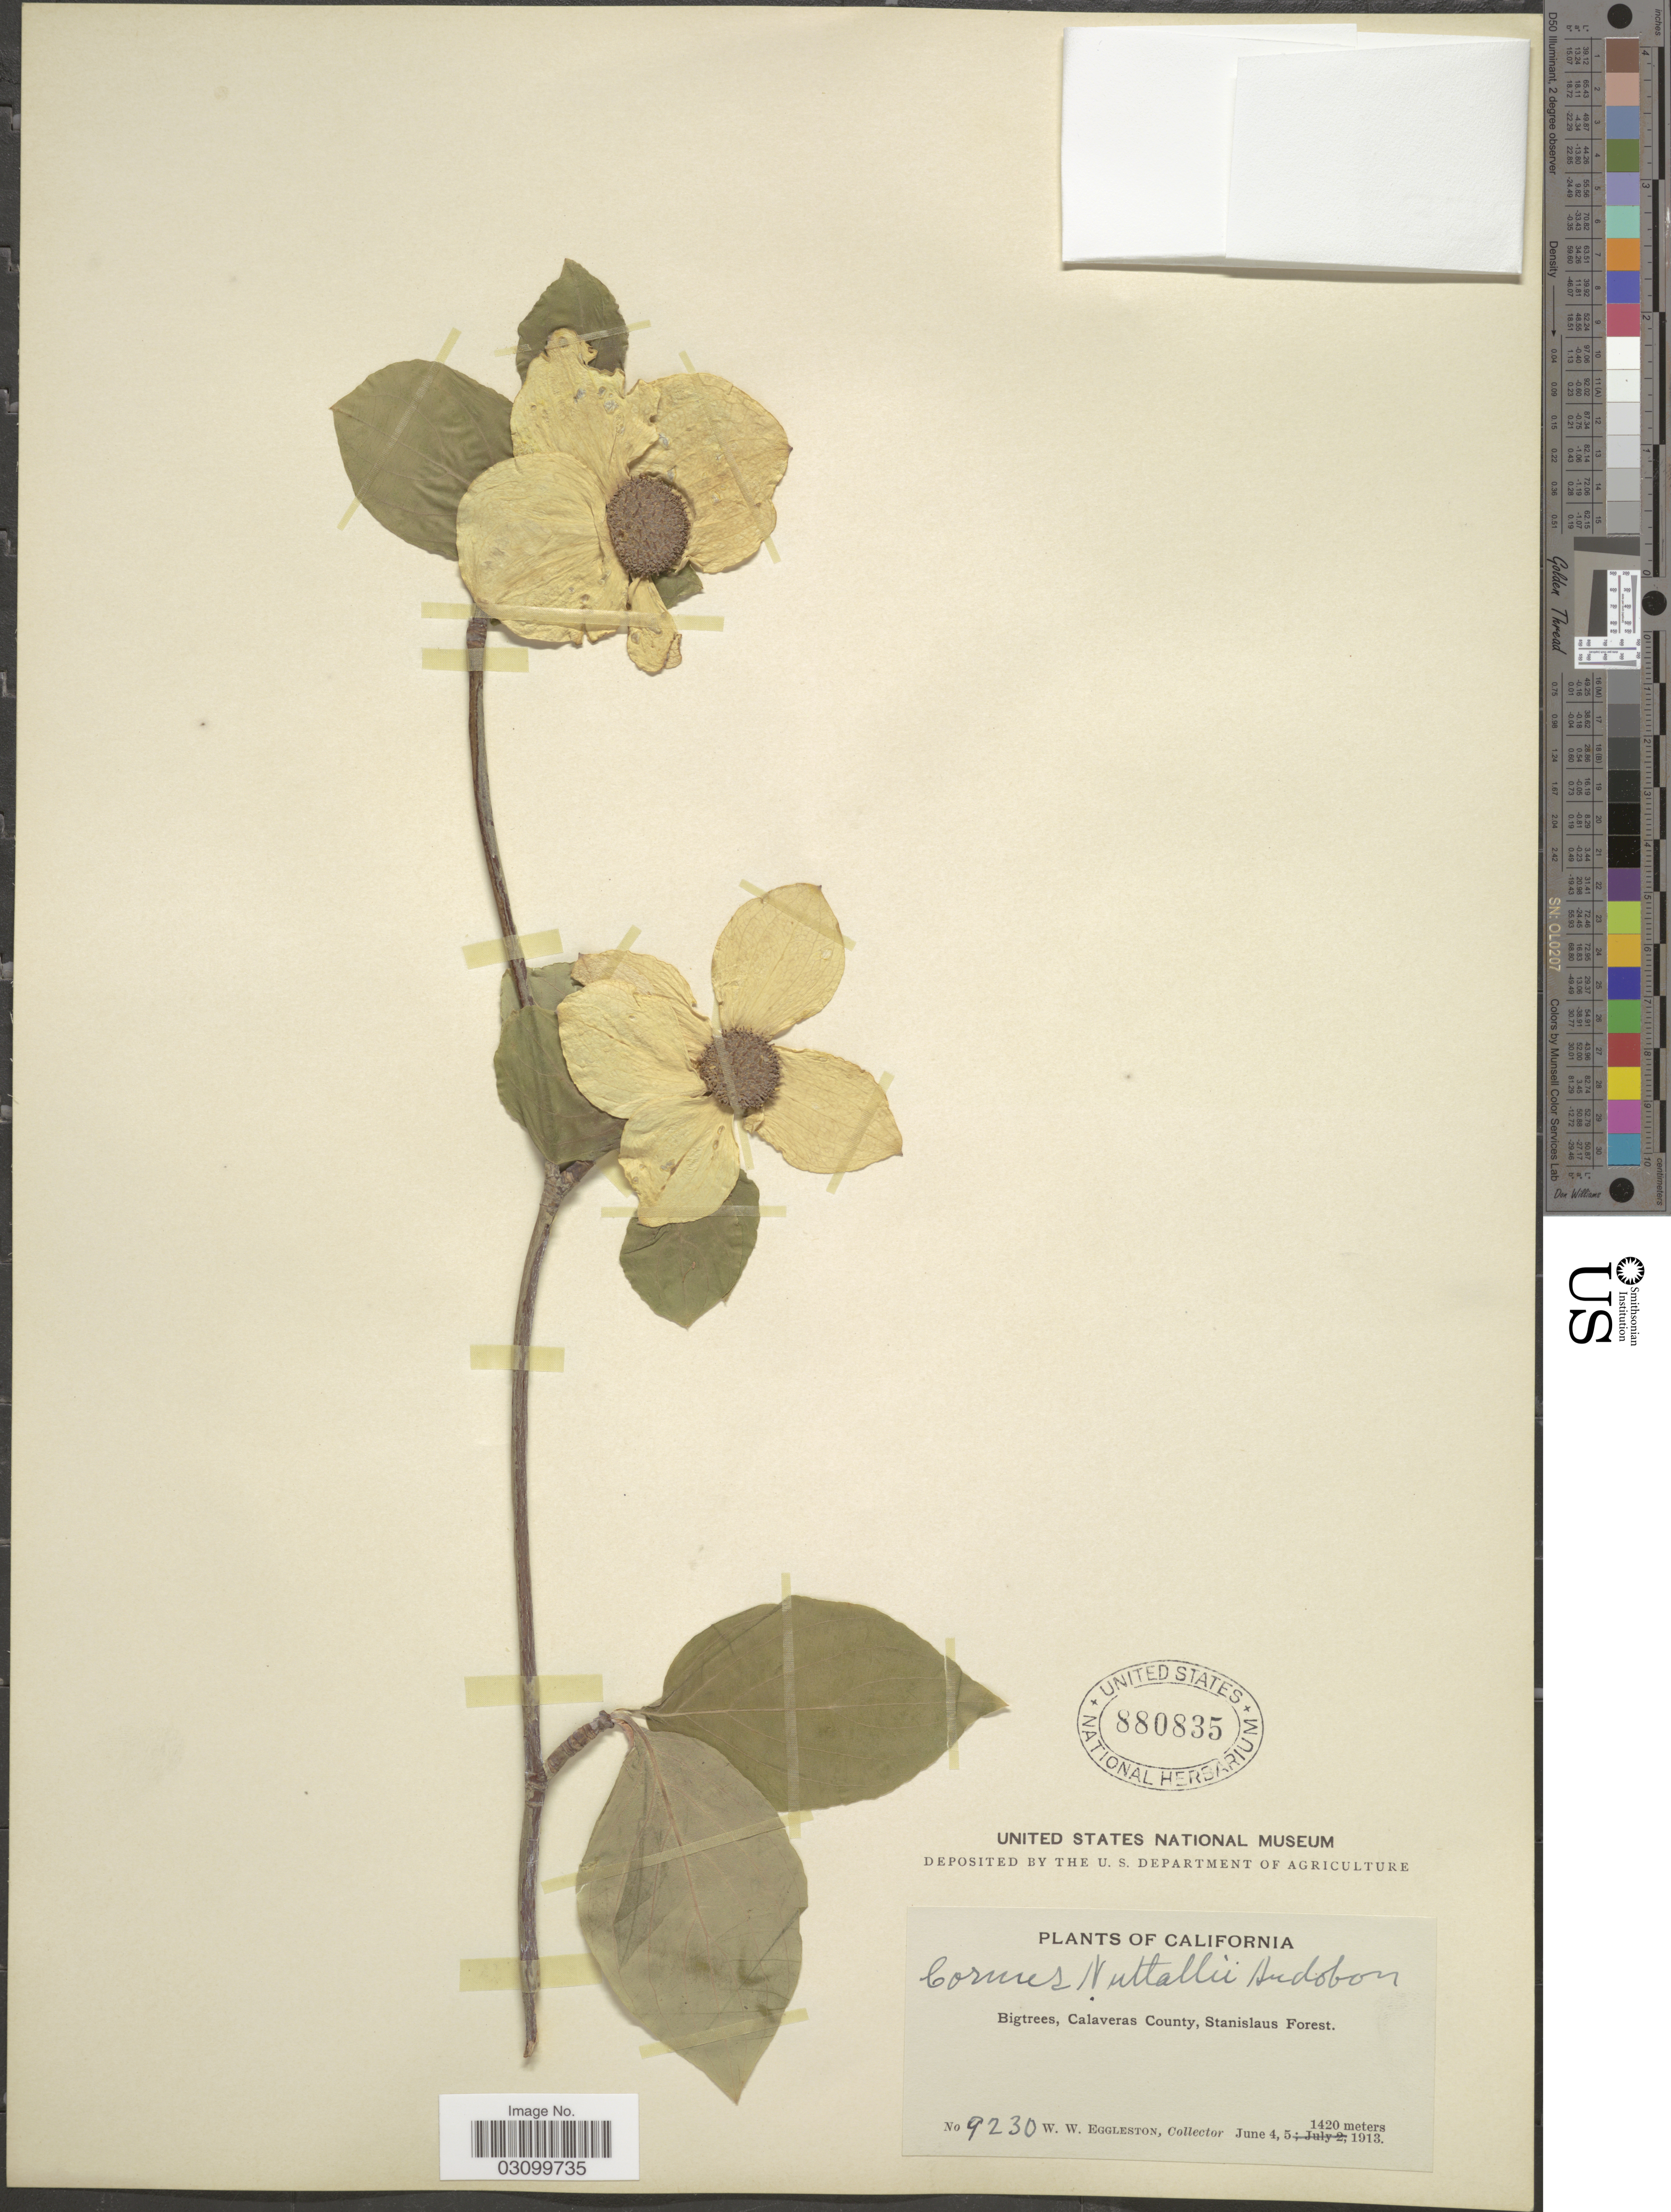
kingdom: Plantae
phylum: Tracheophyta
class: Magnoliopsida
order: Cornales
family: Cornaceae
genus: Cornus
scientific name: Cornus nuttallii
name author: Audubon ex Torr. & A. Gray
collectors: W. W. Eggleston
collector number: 9230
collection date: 1913-06-01/1913-06-05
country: United States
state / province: California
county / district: Calaveras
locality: Bigtrees, Calaveras County, Stanislaus Forest.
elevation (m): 1420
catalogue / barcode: US 880835